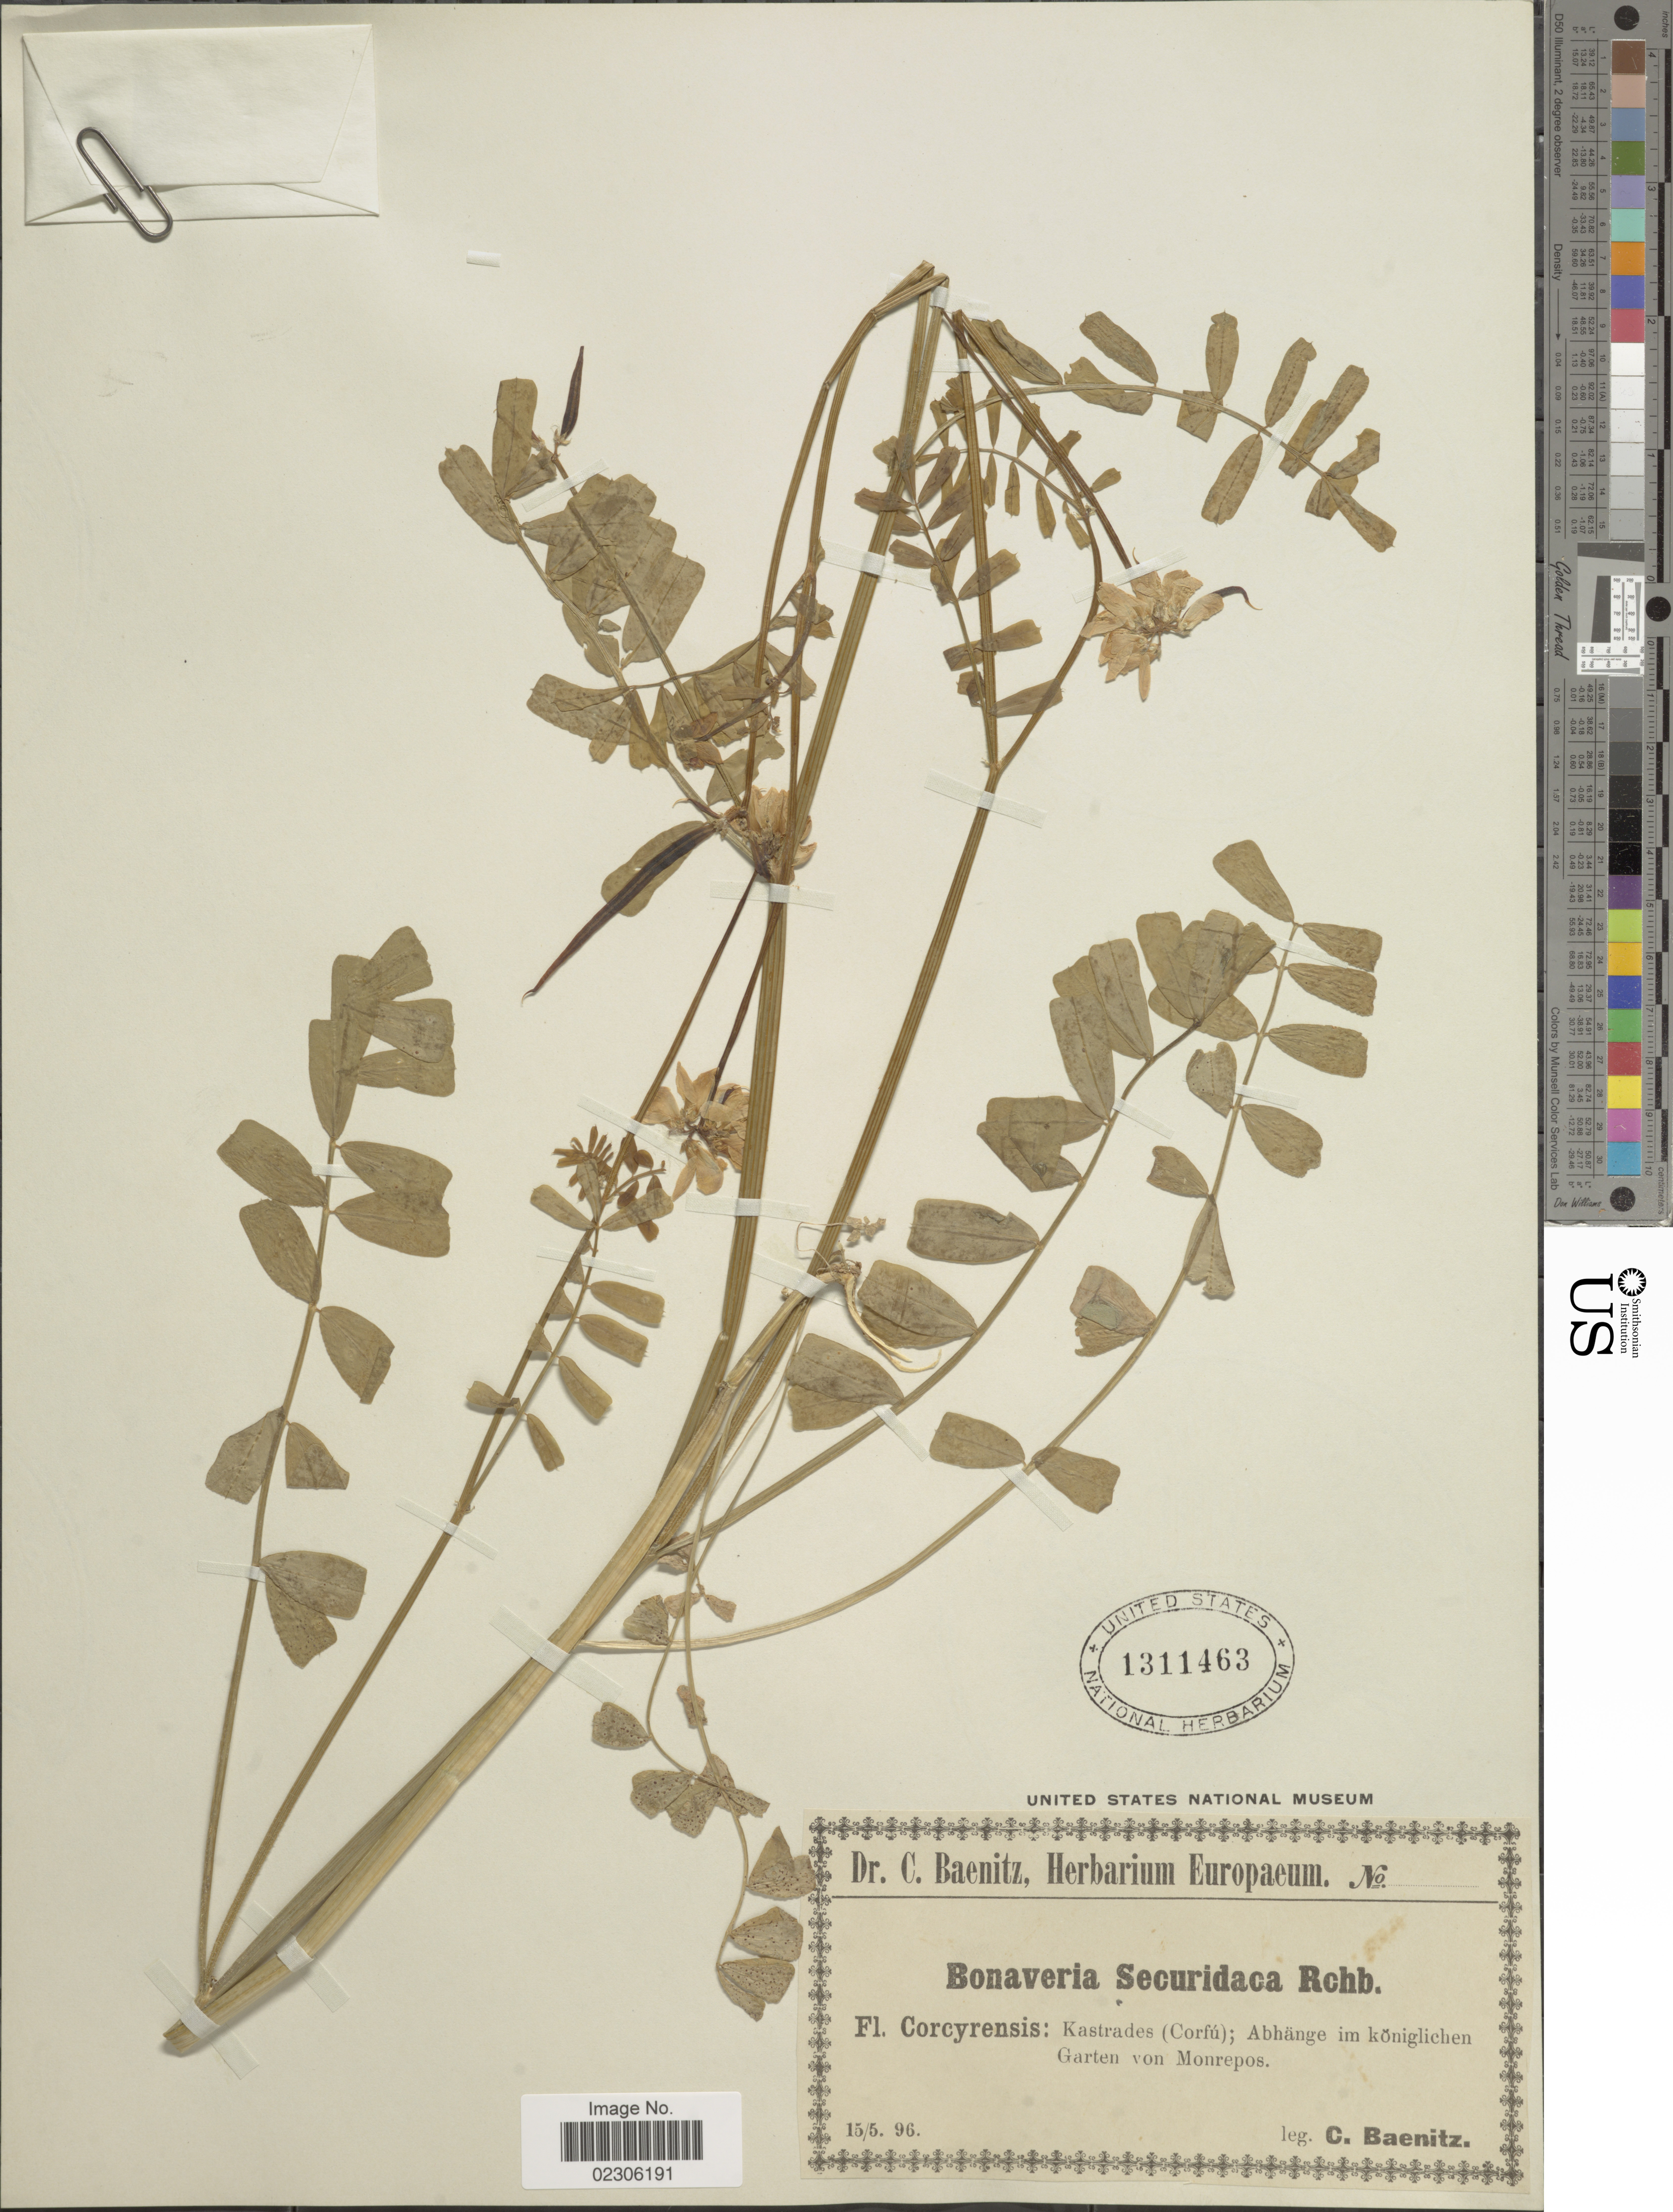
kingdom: Plantae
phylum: Tracheophyta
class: Magnoliopsida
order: Fabales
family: Fabaceae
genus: Securigera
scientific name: Securigera securidaca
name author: (L.) Degen & Dörfl.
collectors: C. G. Baenitz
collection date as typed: Transcribed d/m/y: 15/5/96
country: Greece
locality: Fl. Corcyrensis: Kastrades (Corfu); Abhange im koniglichen Garten von Monrepos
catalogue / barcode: US 1311463